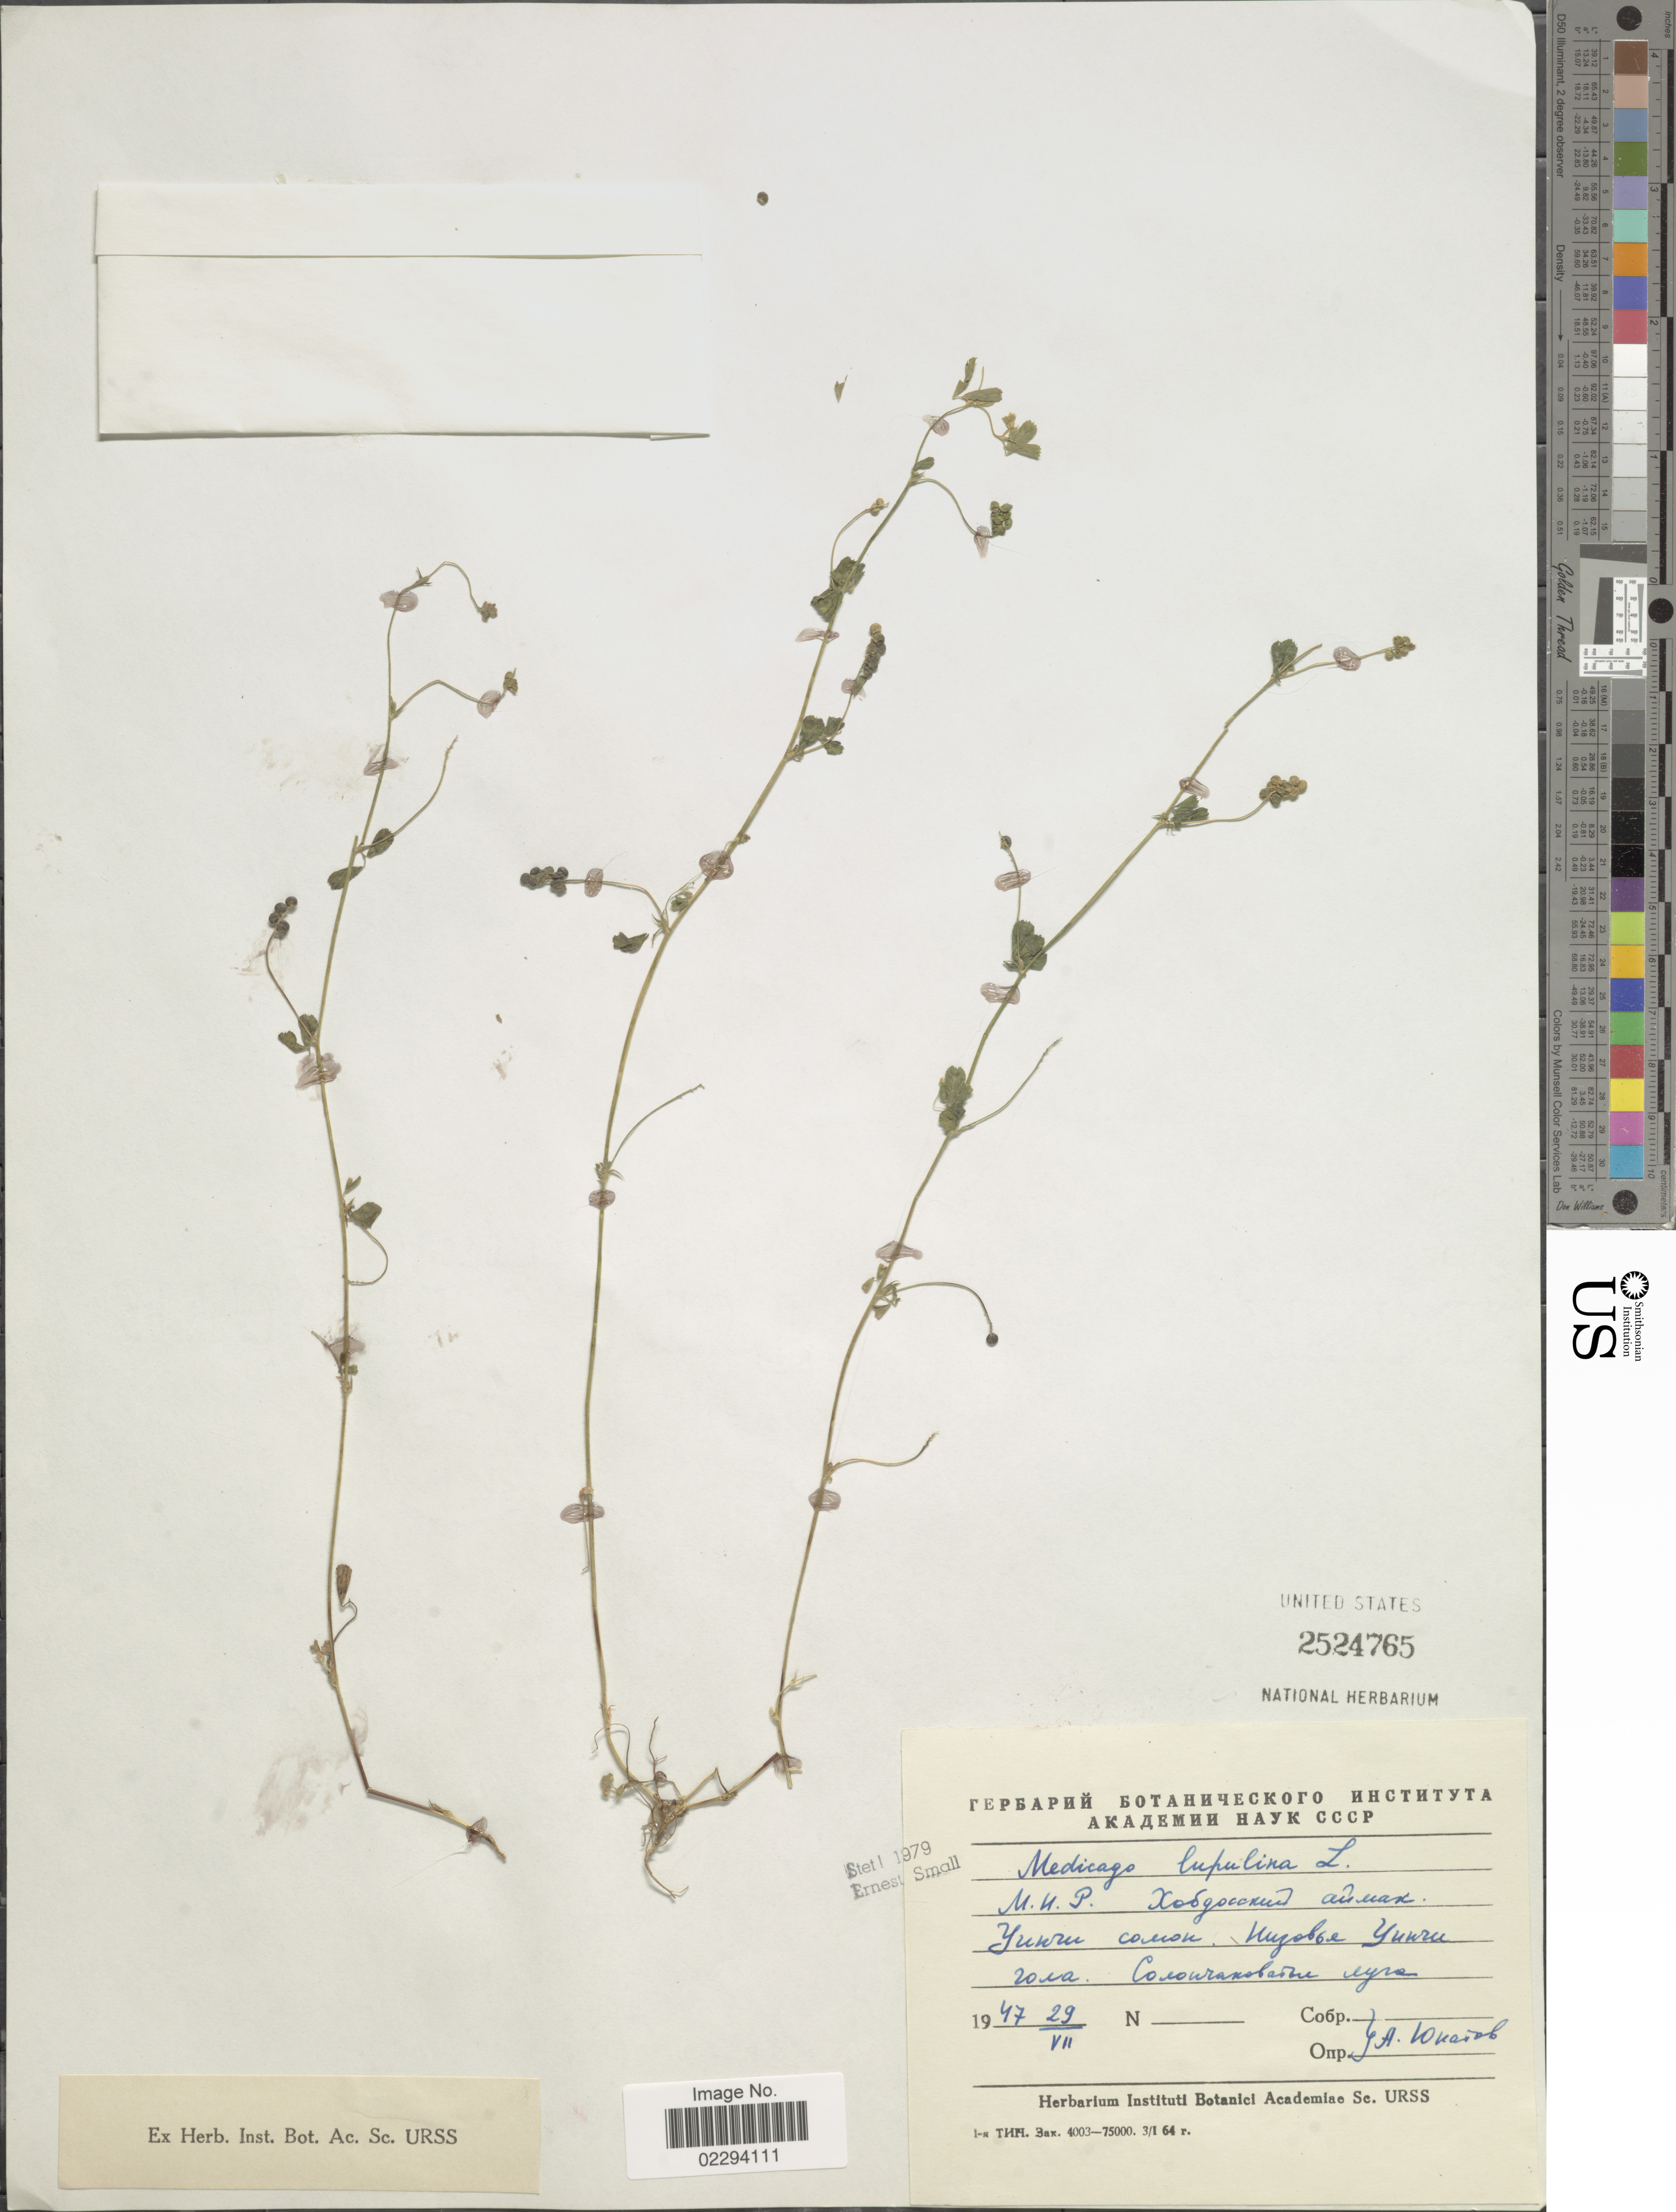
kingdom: Plantae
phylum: Tracheophyta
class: Magnoliopsida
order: Fabales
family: Fabaceae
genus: Medicago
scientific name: Medicago lupulina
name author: L.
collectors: A. Yunatov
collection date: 1947-07-29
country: Mongolia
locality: Hobdosskiy Aymag, Uyenchi Gol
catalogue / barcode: US 2524765